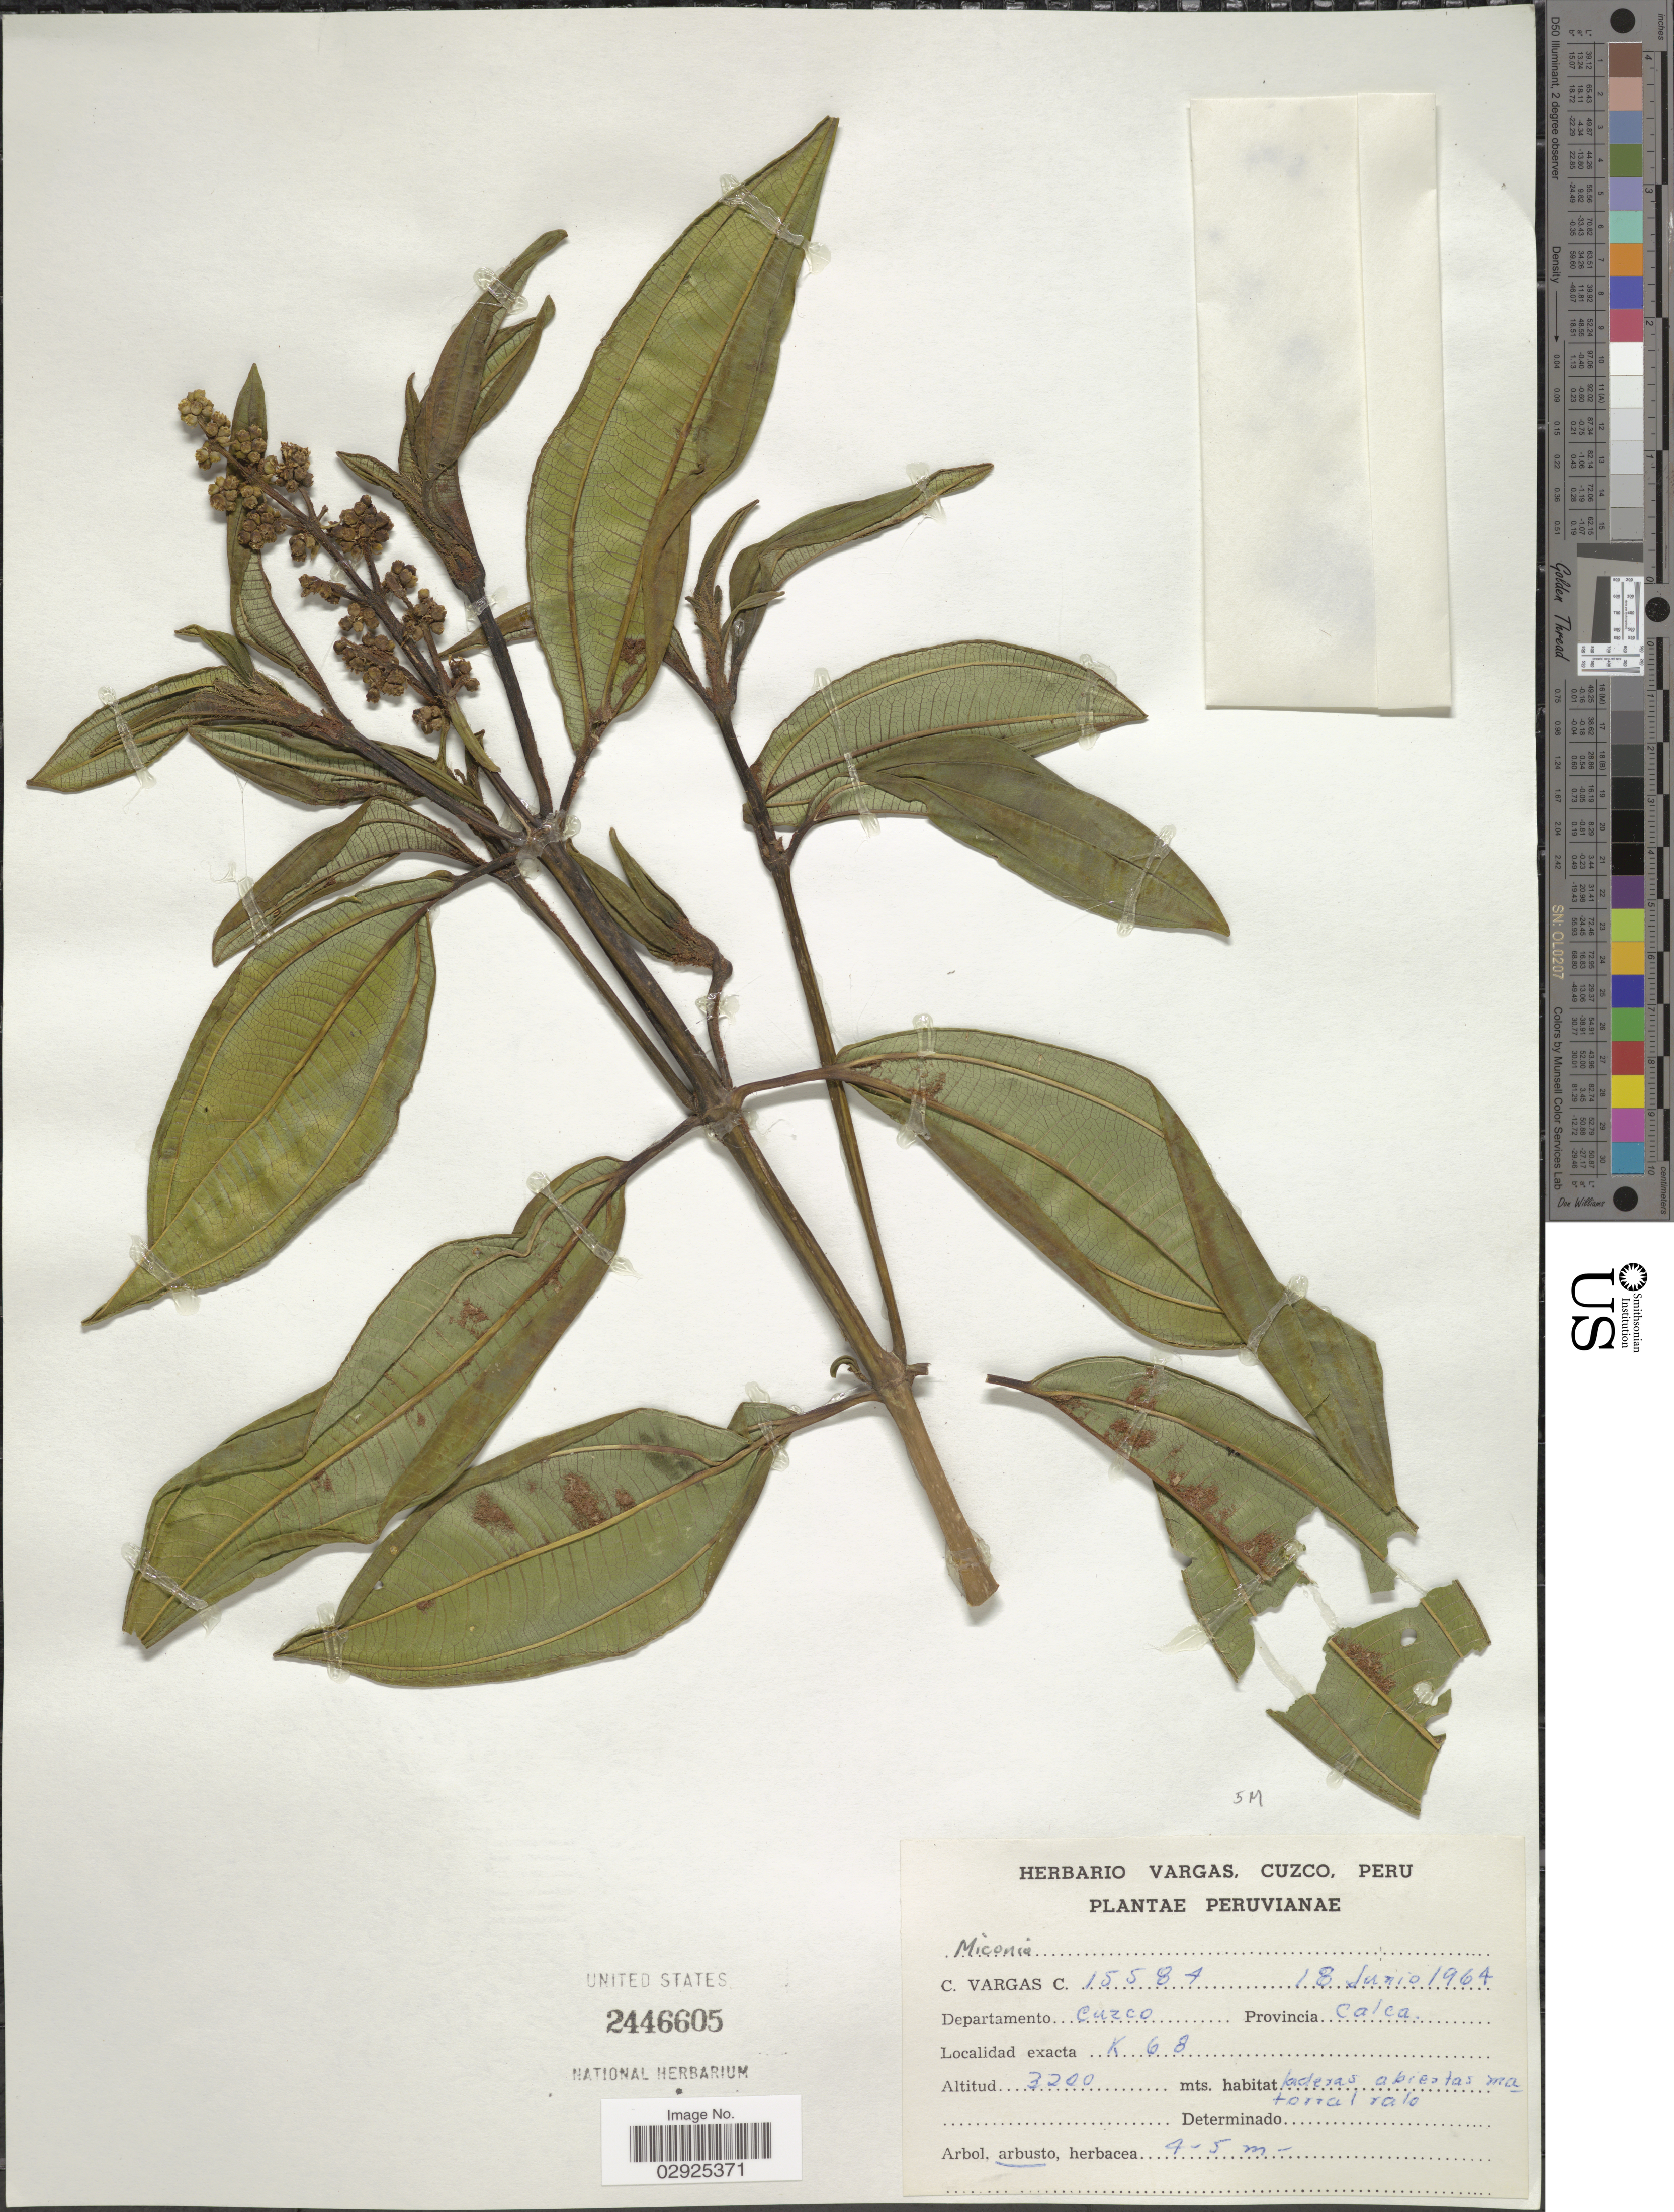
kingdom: Plantae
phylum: Tracheophyta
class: Magnoliopsida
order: Myrtales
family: Melastomataceae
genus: Miconia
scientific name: Miconia sp.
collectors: C. Vargas Calderón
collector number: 15584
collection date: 1964-06-18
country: Peru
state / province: Cusco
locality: Departamento Cuzco, Provincia Calca, K 68.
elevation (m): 3200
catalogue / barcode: US 2446605